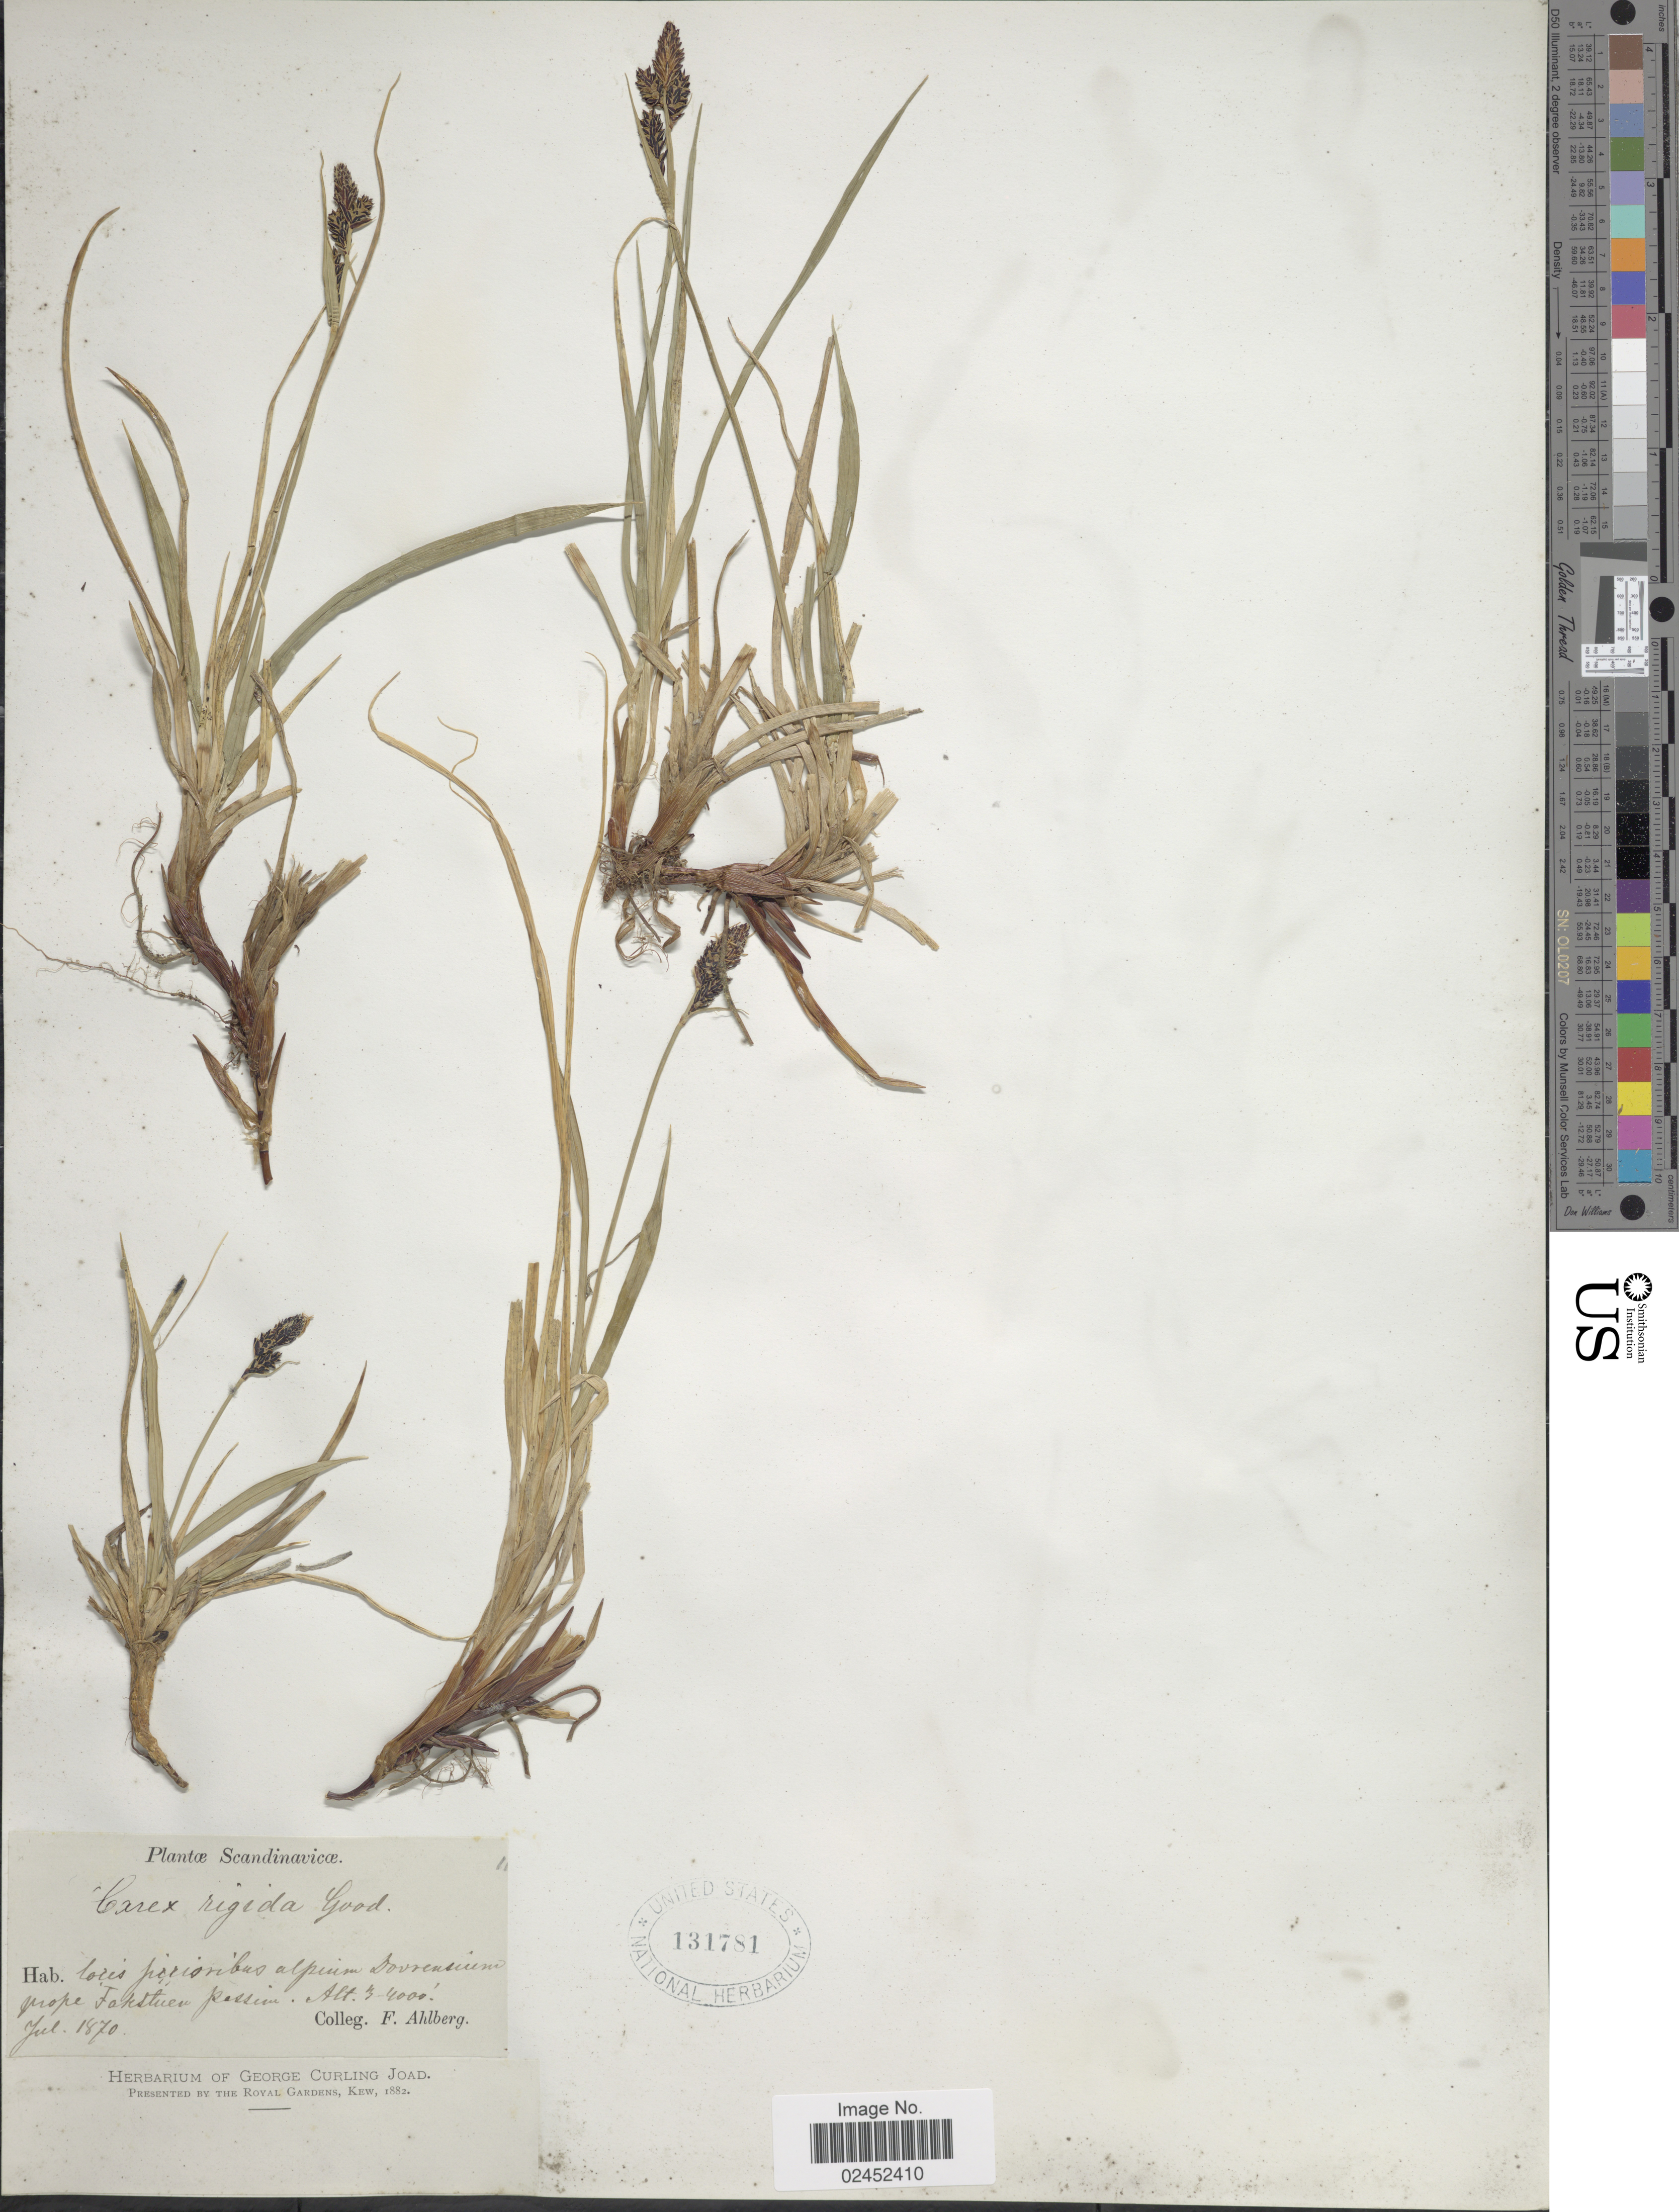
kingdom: Plantae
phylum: Tracheophyta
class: Liliopsida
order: Poales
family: Cyperaceae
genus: Carex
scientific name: Carex bigelowii subsp. bigelowii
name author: Torr. ex Schwein.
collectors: F. Ahlberg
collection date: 1870-07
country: Norway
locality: Scandinavicae, locis siccioribus alpium Dovrensium prope Fokstuen passim.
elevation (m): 914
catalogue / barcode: US 131781